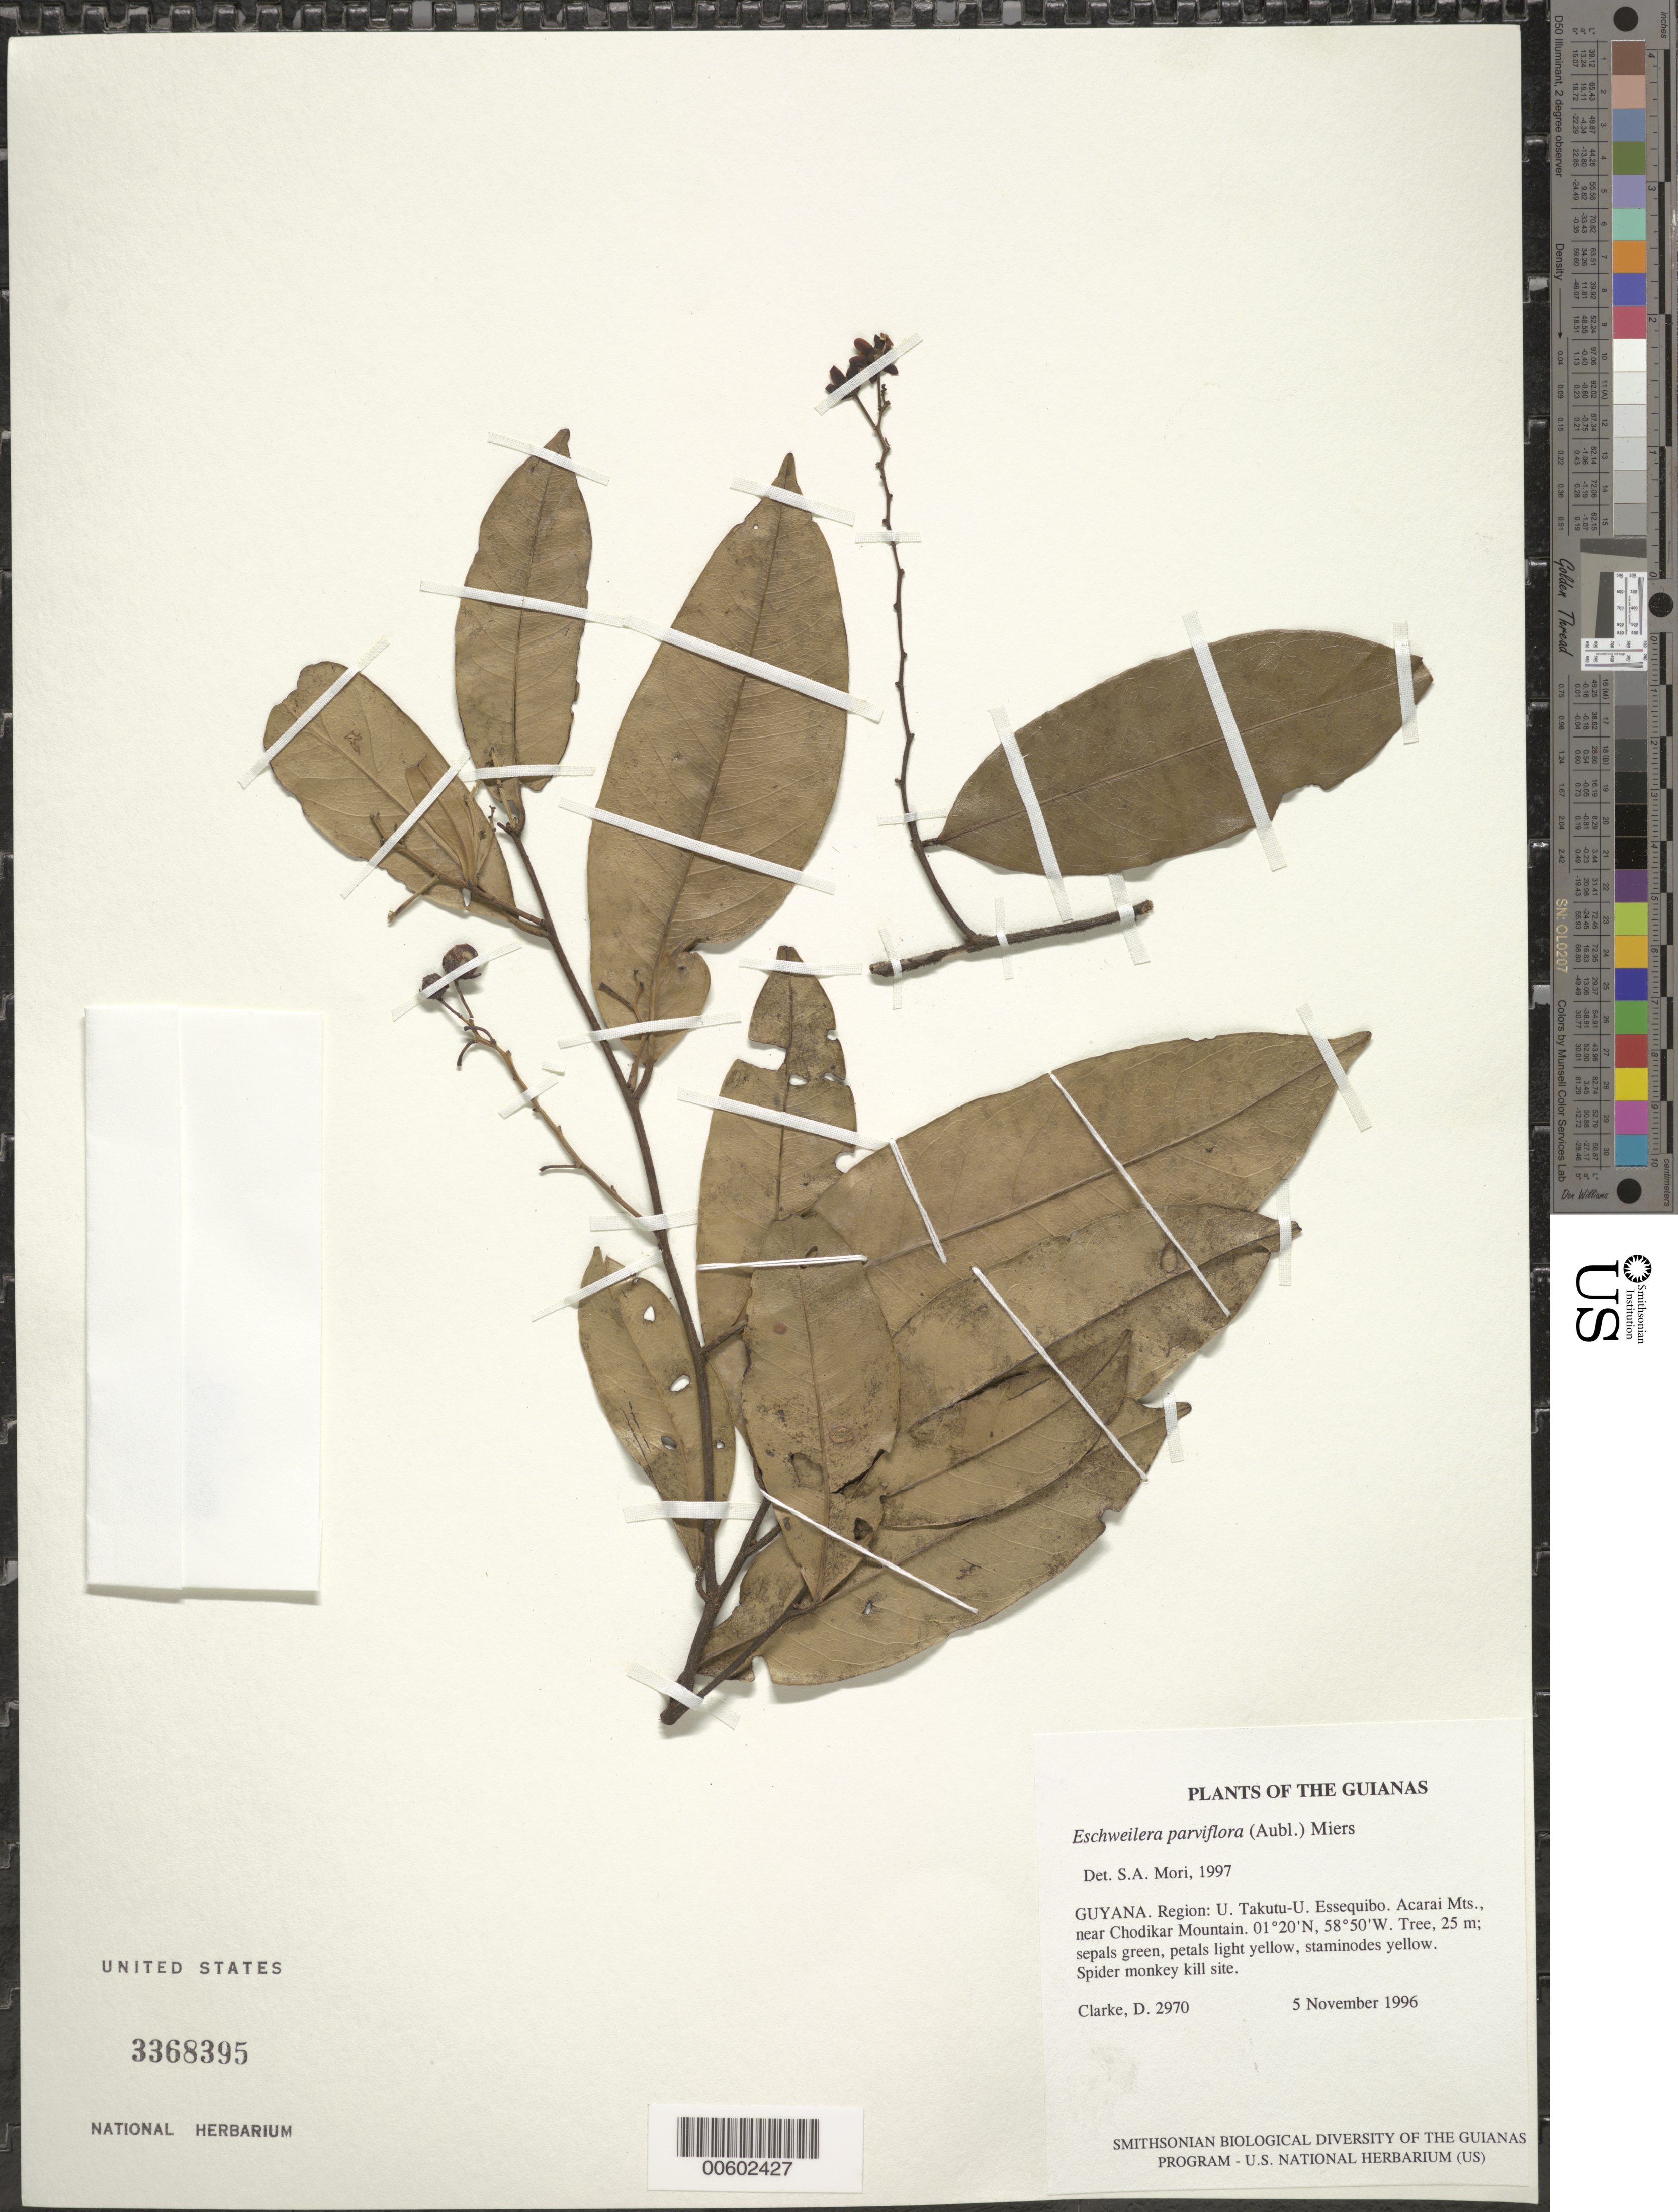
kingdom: Plantae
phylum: Tracheophyta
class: Magnoliopsida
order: Ericales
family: Lecythidaceae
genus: Eschweilera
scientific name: Eschweilera parviflora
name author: (Aubl.) Miers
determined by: Mori, Scott A.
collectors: H. D. Clarke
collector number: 2970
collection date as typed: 5 November 1996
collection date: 1996-11-05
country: Guyana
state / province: U. Takutu-U. Essequibo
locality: Acarai Mts., near Chodikar Mountain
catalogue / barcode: US 3368395